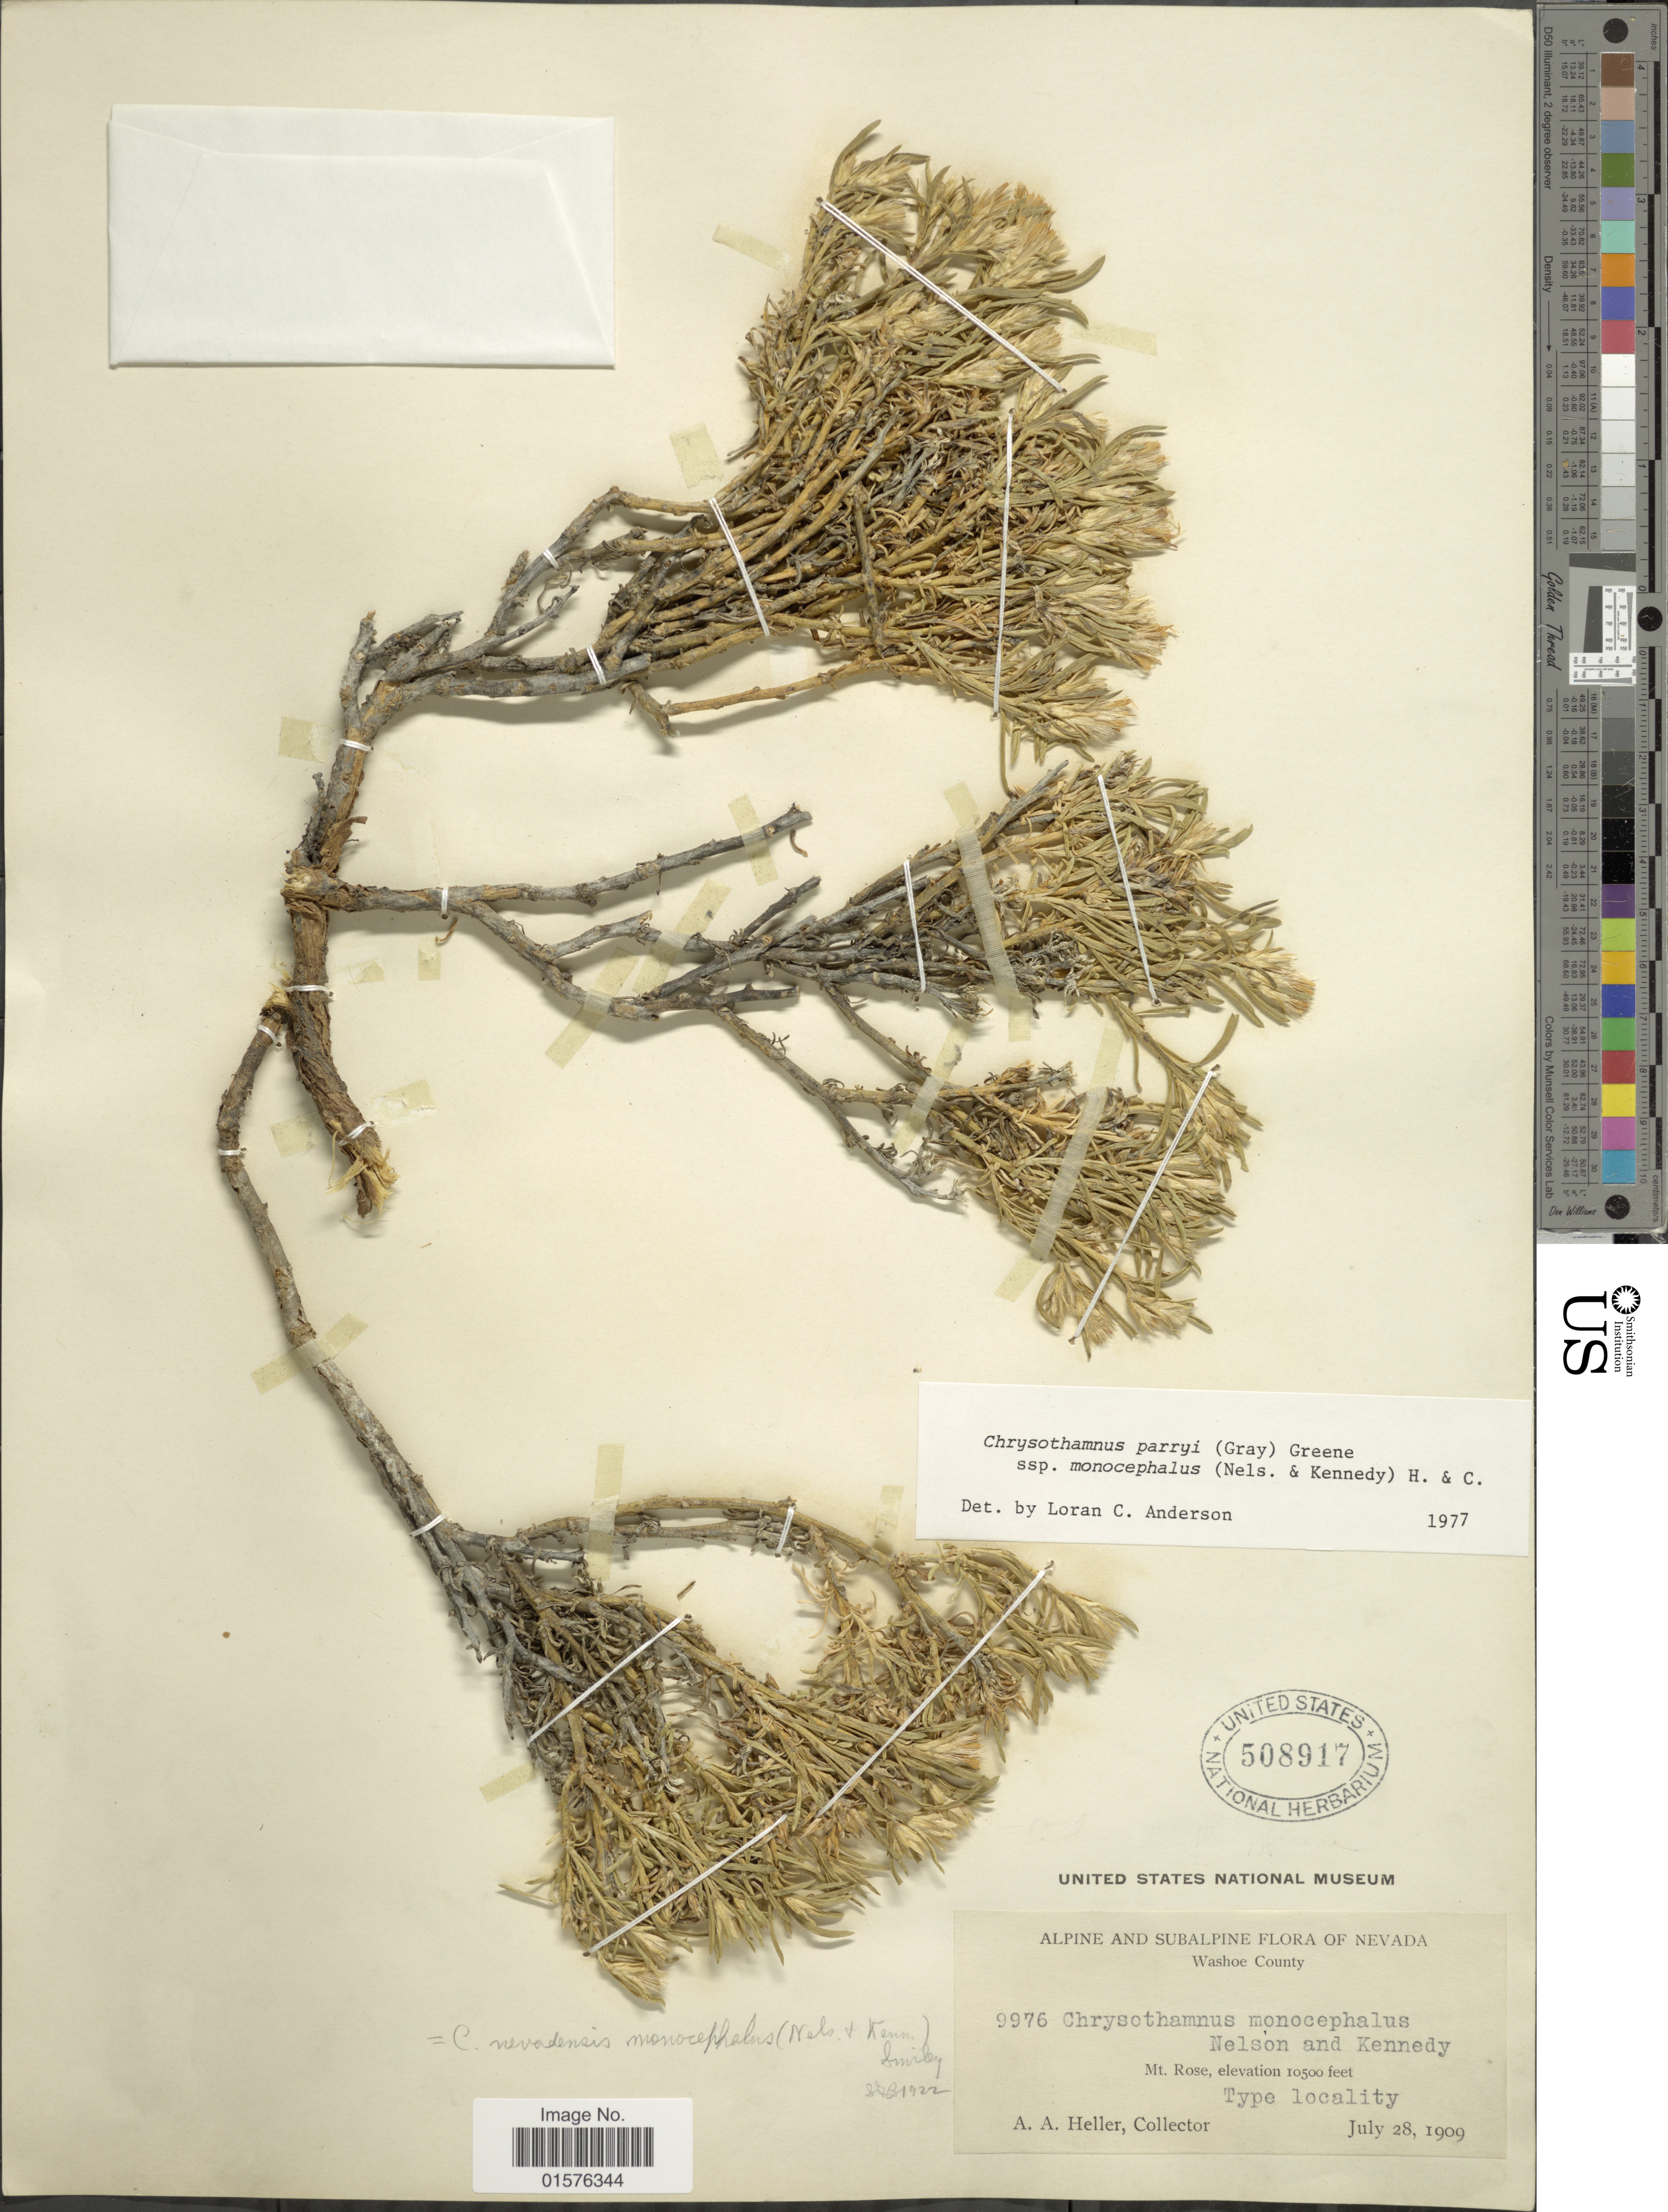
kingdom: Plantae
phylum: Tracheophyta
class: Magnoliopsida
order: Asterales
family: Asteraceae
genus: Ericameria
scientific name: Ericameria parryi var. monocephala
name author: (A. Nelson & P.B. Kenn.) G.L. Nesom & G.I. Baird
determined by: Urbatsch, Lowell E., Curator (LSU), Louisiana State University (UNITED STATES)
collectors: A. A. Heller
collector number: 9976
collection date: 1909-07-28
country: United States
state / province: California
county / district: Washoe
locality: Washoe County, Mt. Rose.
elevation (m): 3200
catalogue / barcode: US 508917